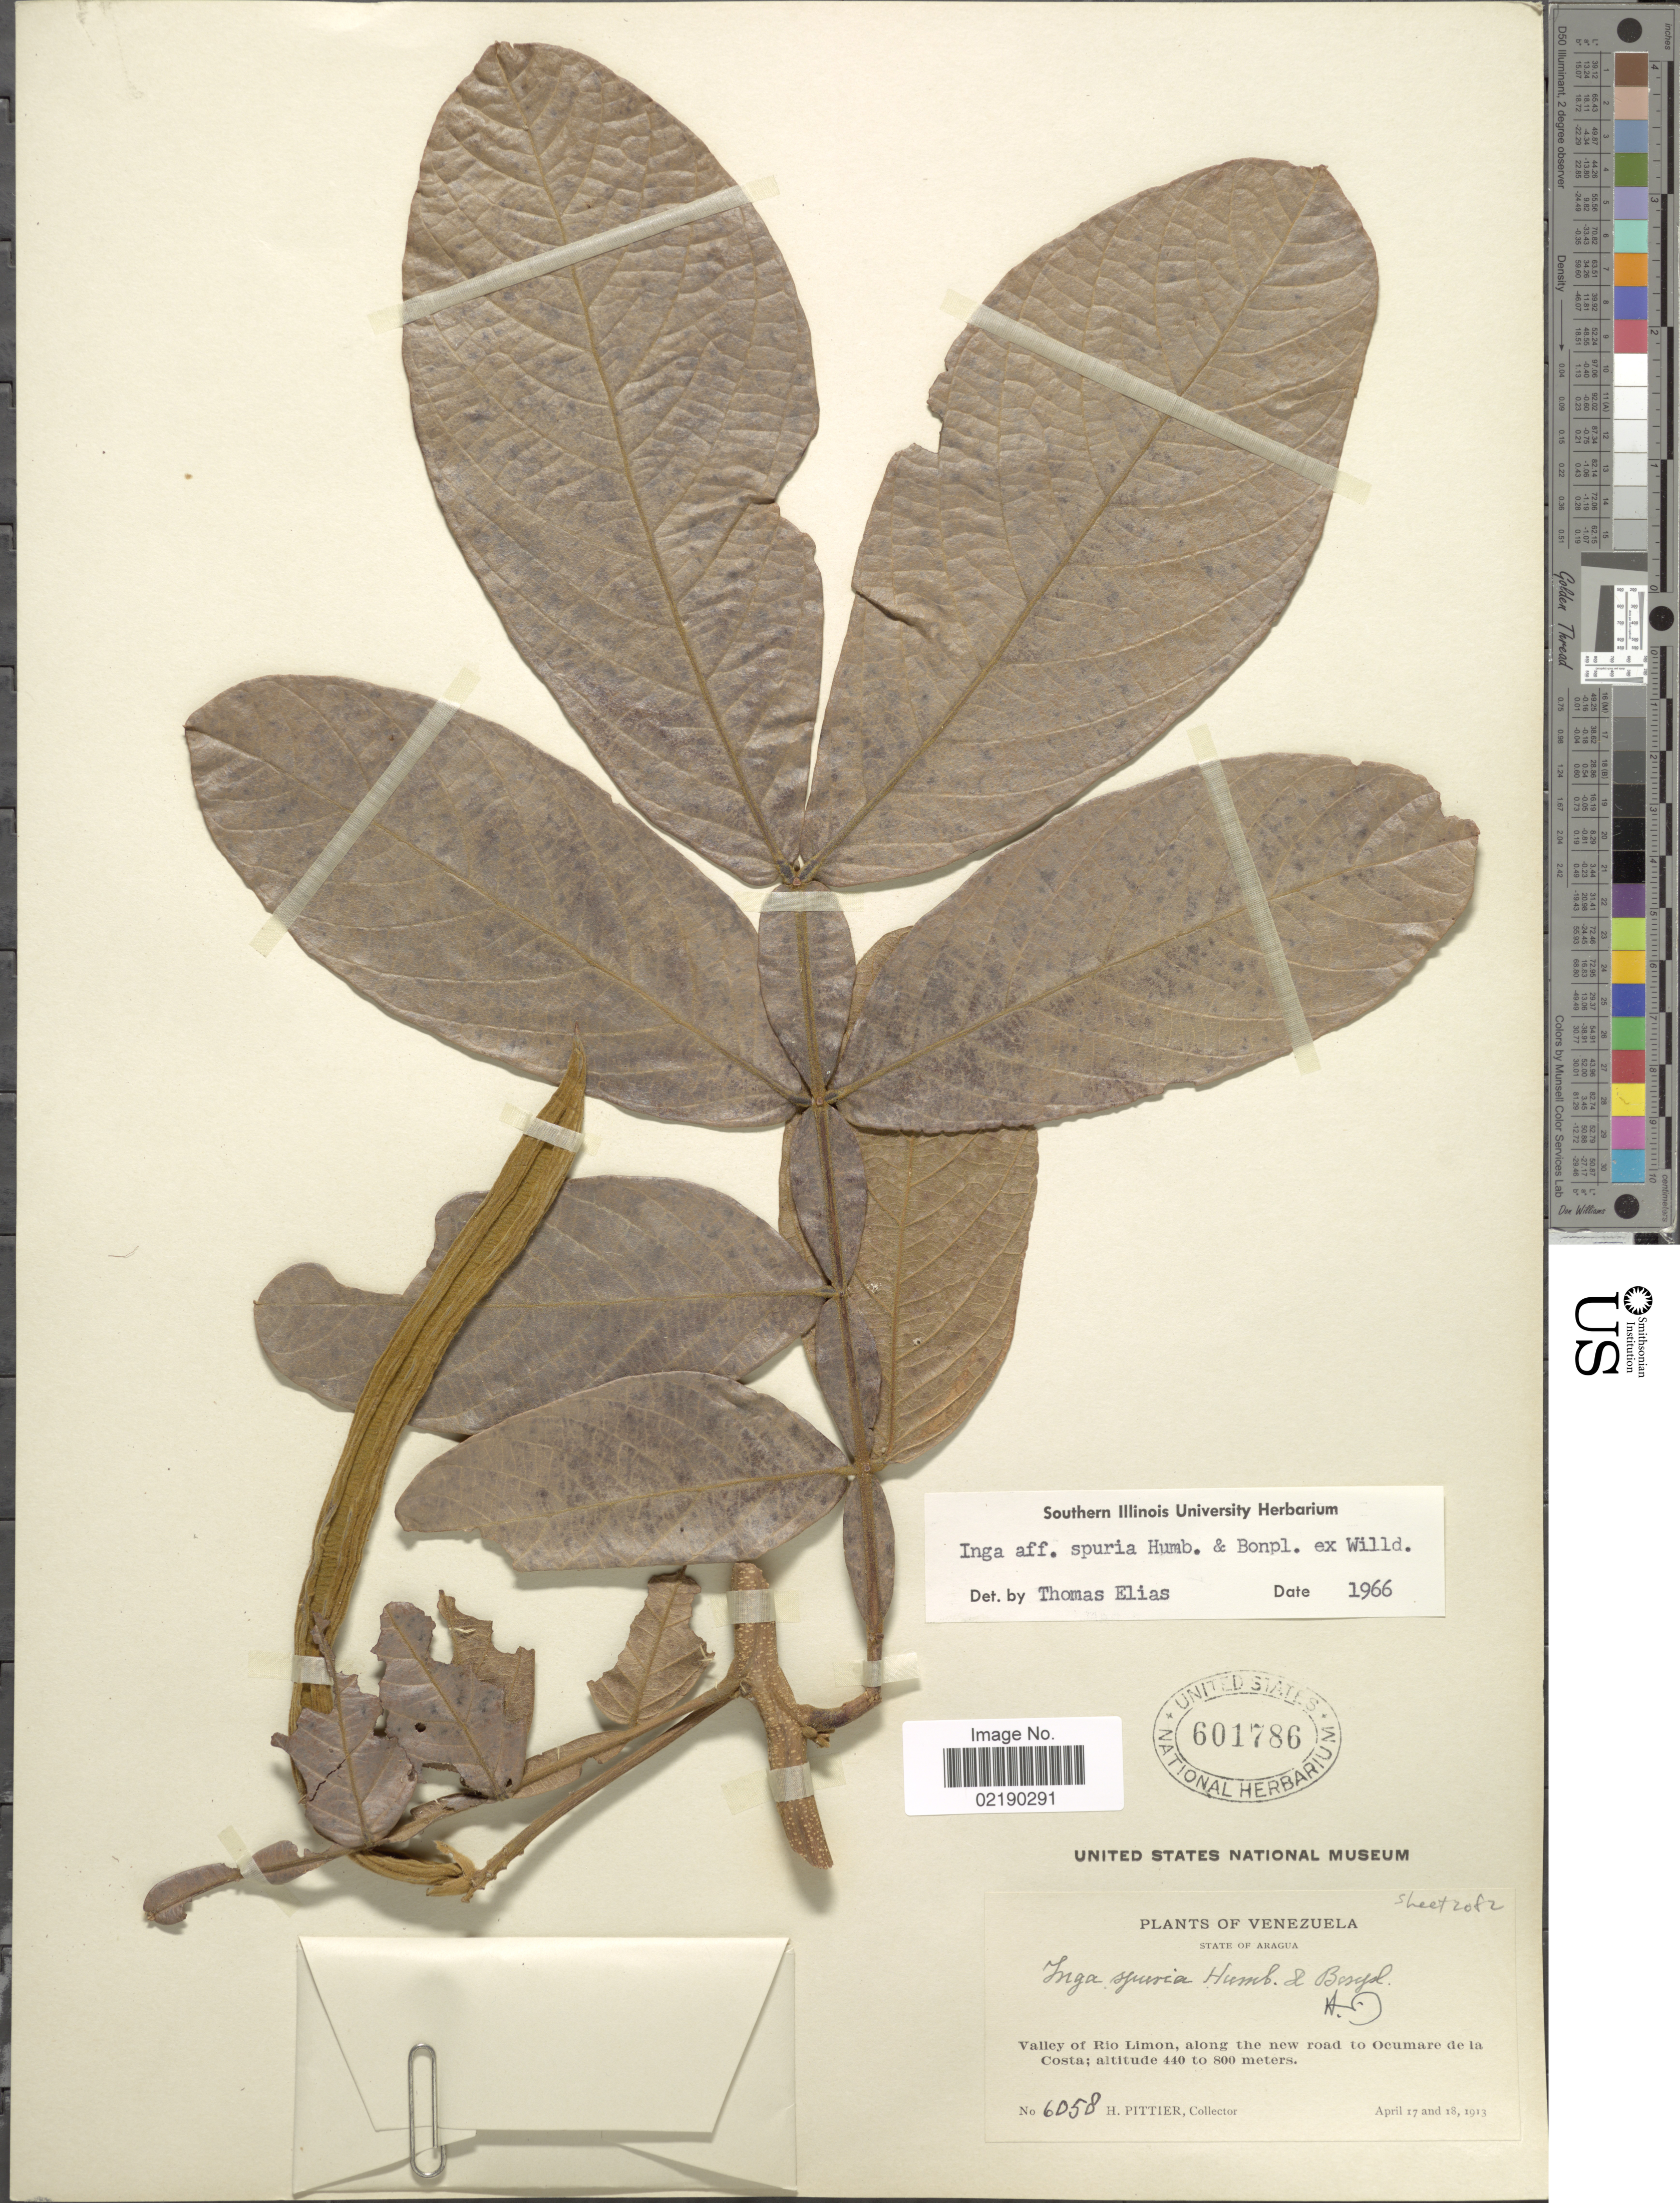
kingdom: Plantae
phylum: Tracheophyta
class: Magnoliopsida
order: Fabales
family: Fabaceae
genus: Inga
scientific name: Inga vera subsp. vera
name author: Willd.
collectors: H. F. Pittier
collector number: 6058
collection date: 1913-04-17/1913-04-18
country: Venezuela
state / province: Aragua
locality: Valley of Rio Limon, along the new road to Ocumare de la Costa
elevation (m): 440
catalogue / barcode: US 601786